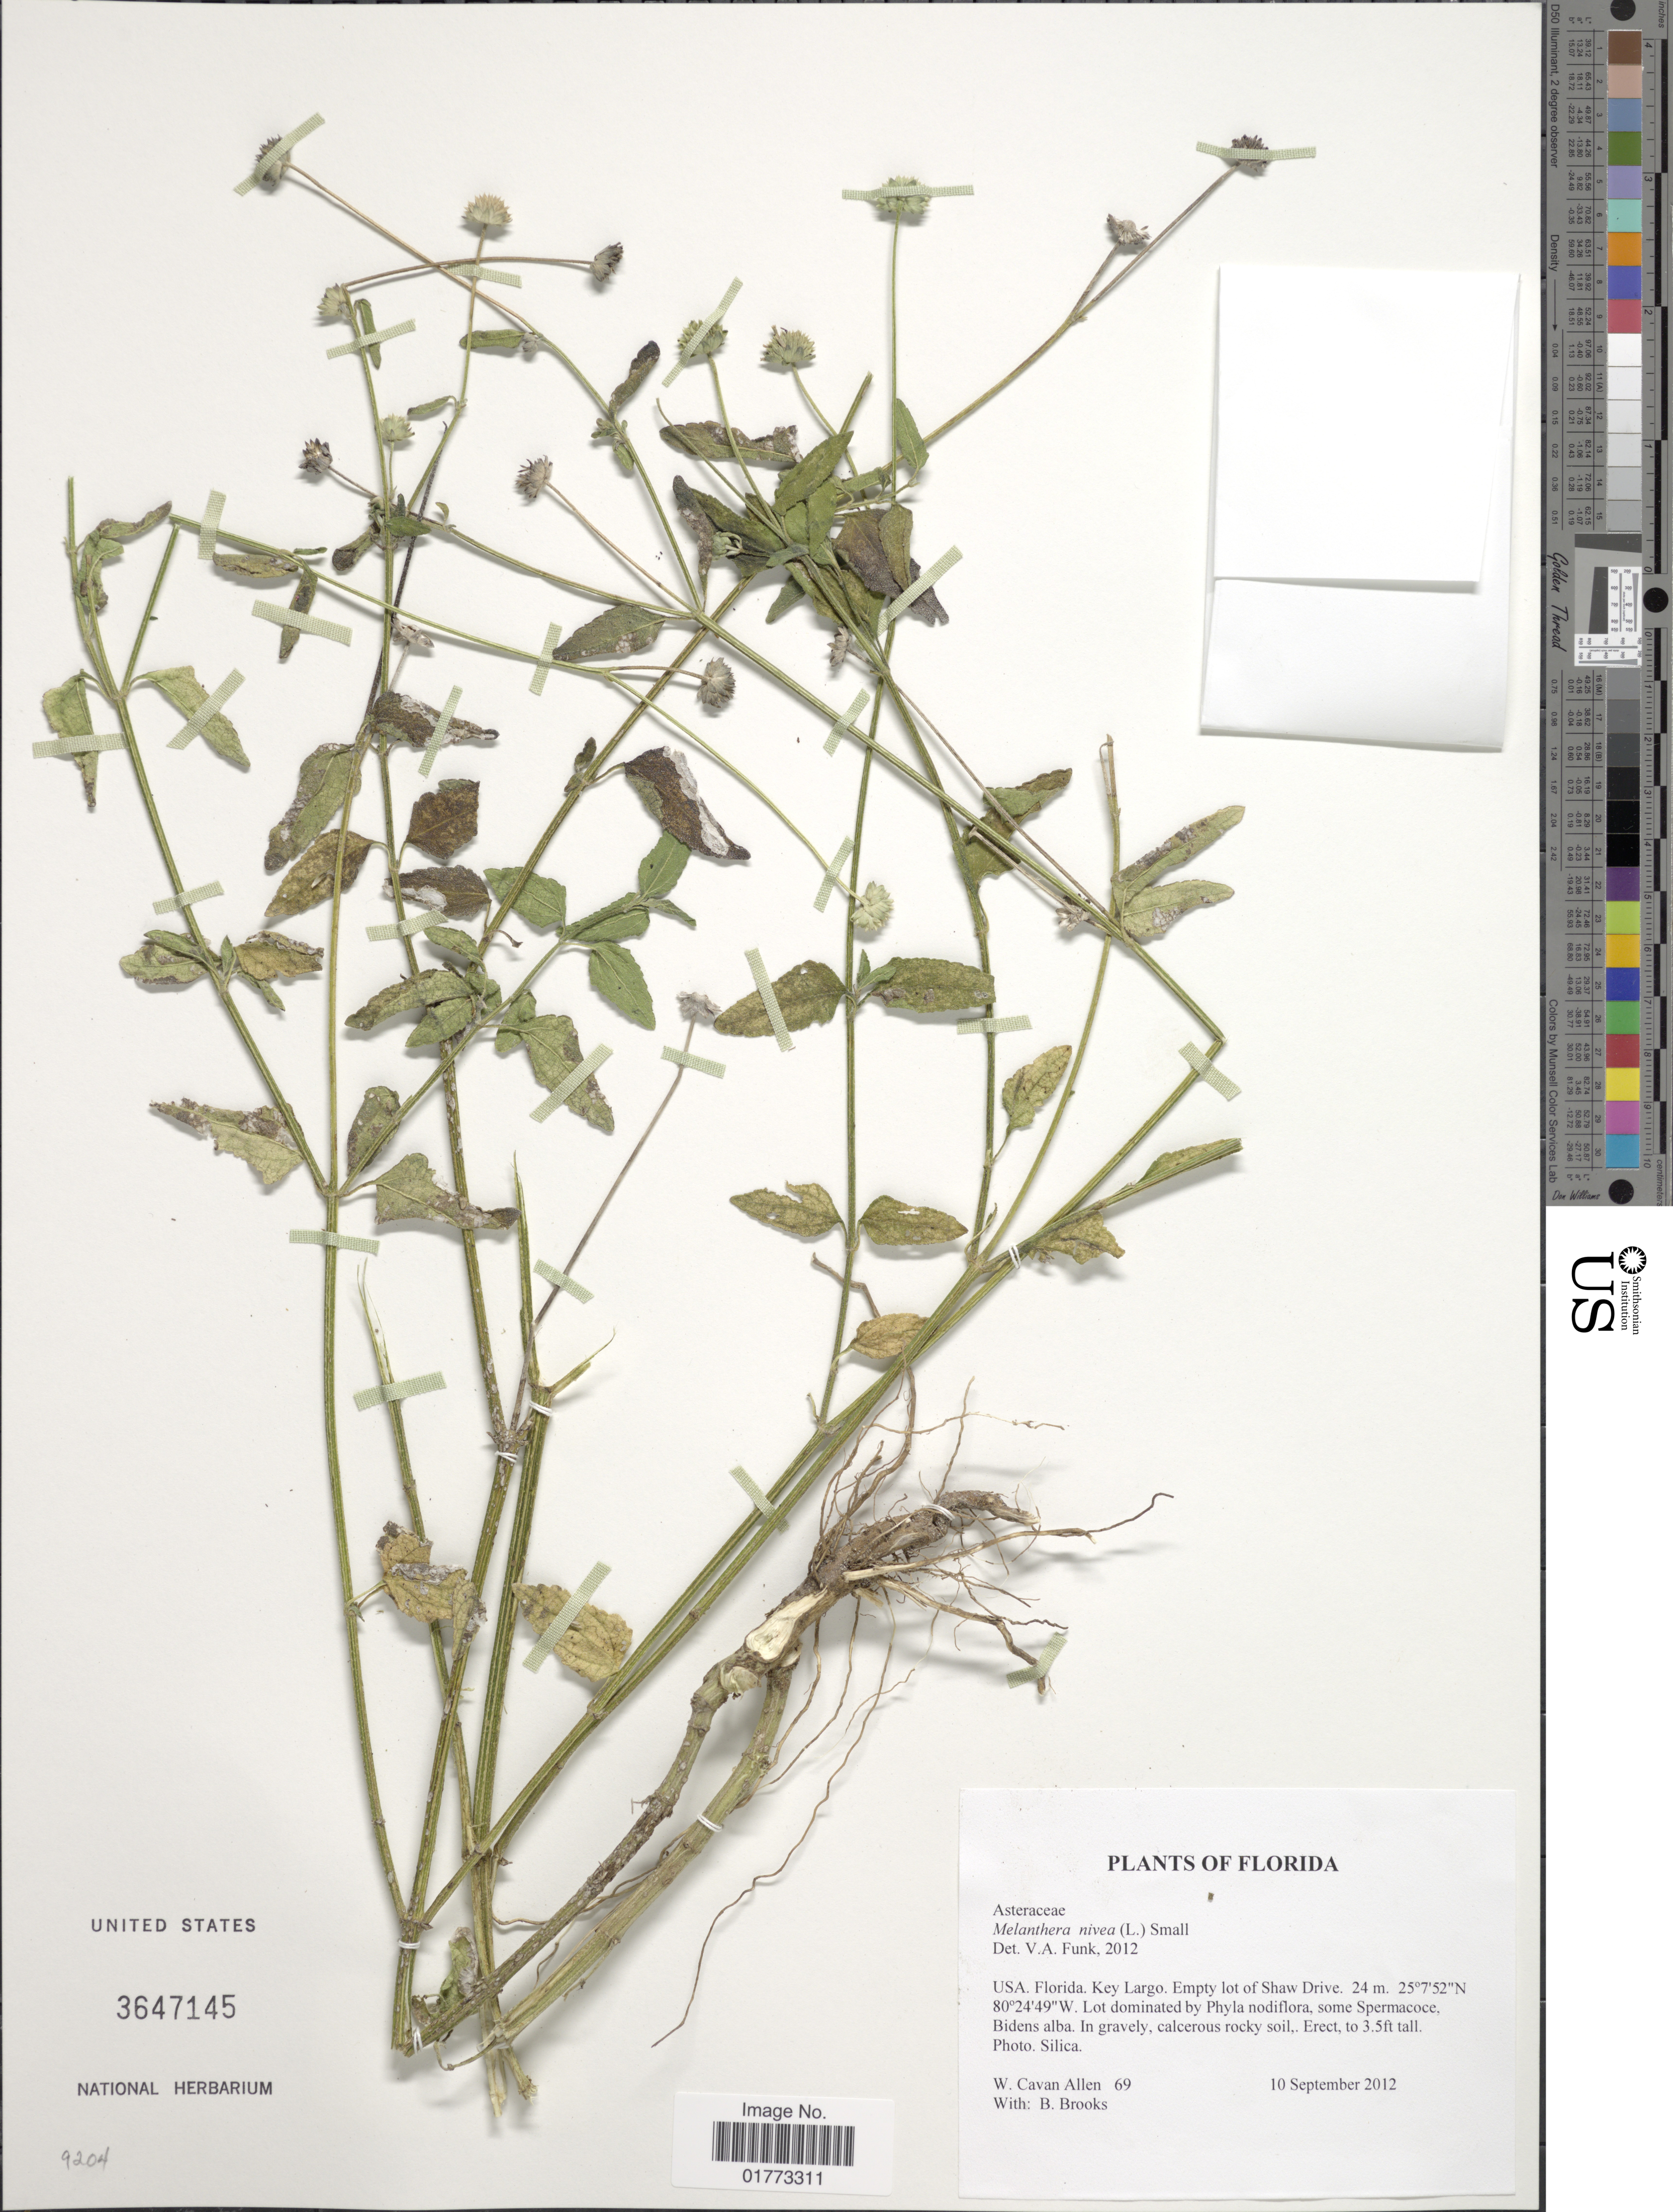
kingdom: Plantae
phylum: Tracheophyta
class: Magnoliopsida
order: Asterales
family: Asteraceae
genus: Melanthera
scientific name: Melanthera nivea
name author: (L.) Small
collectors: W. C. Allen & B. Brooks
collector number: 69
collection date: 2012-09-10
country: United States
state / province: Florida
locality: Key Largo. Empty lot of Shaw Drive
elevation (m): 24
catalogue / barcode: US 3647145